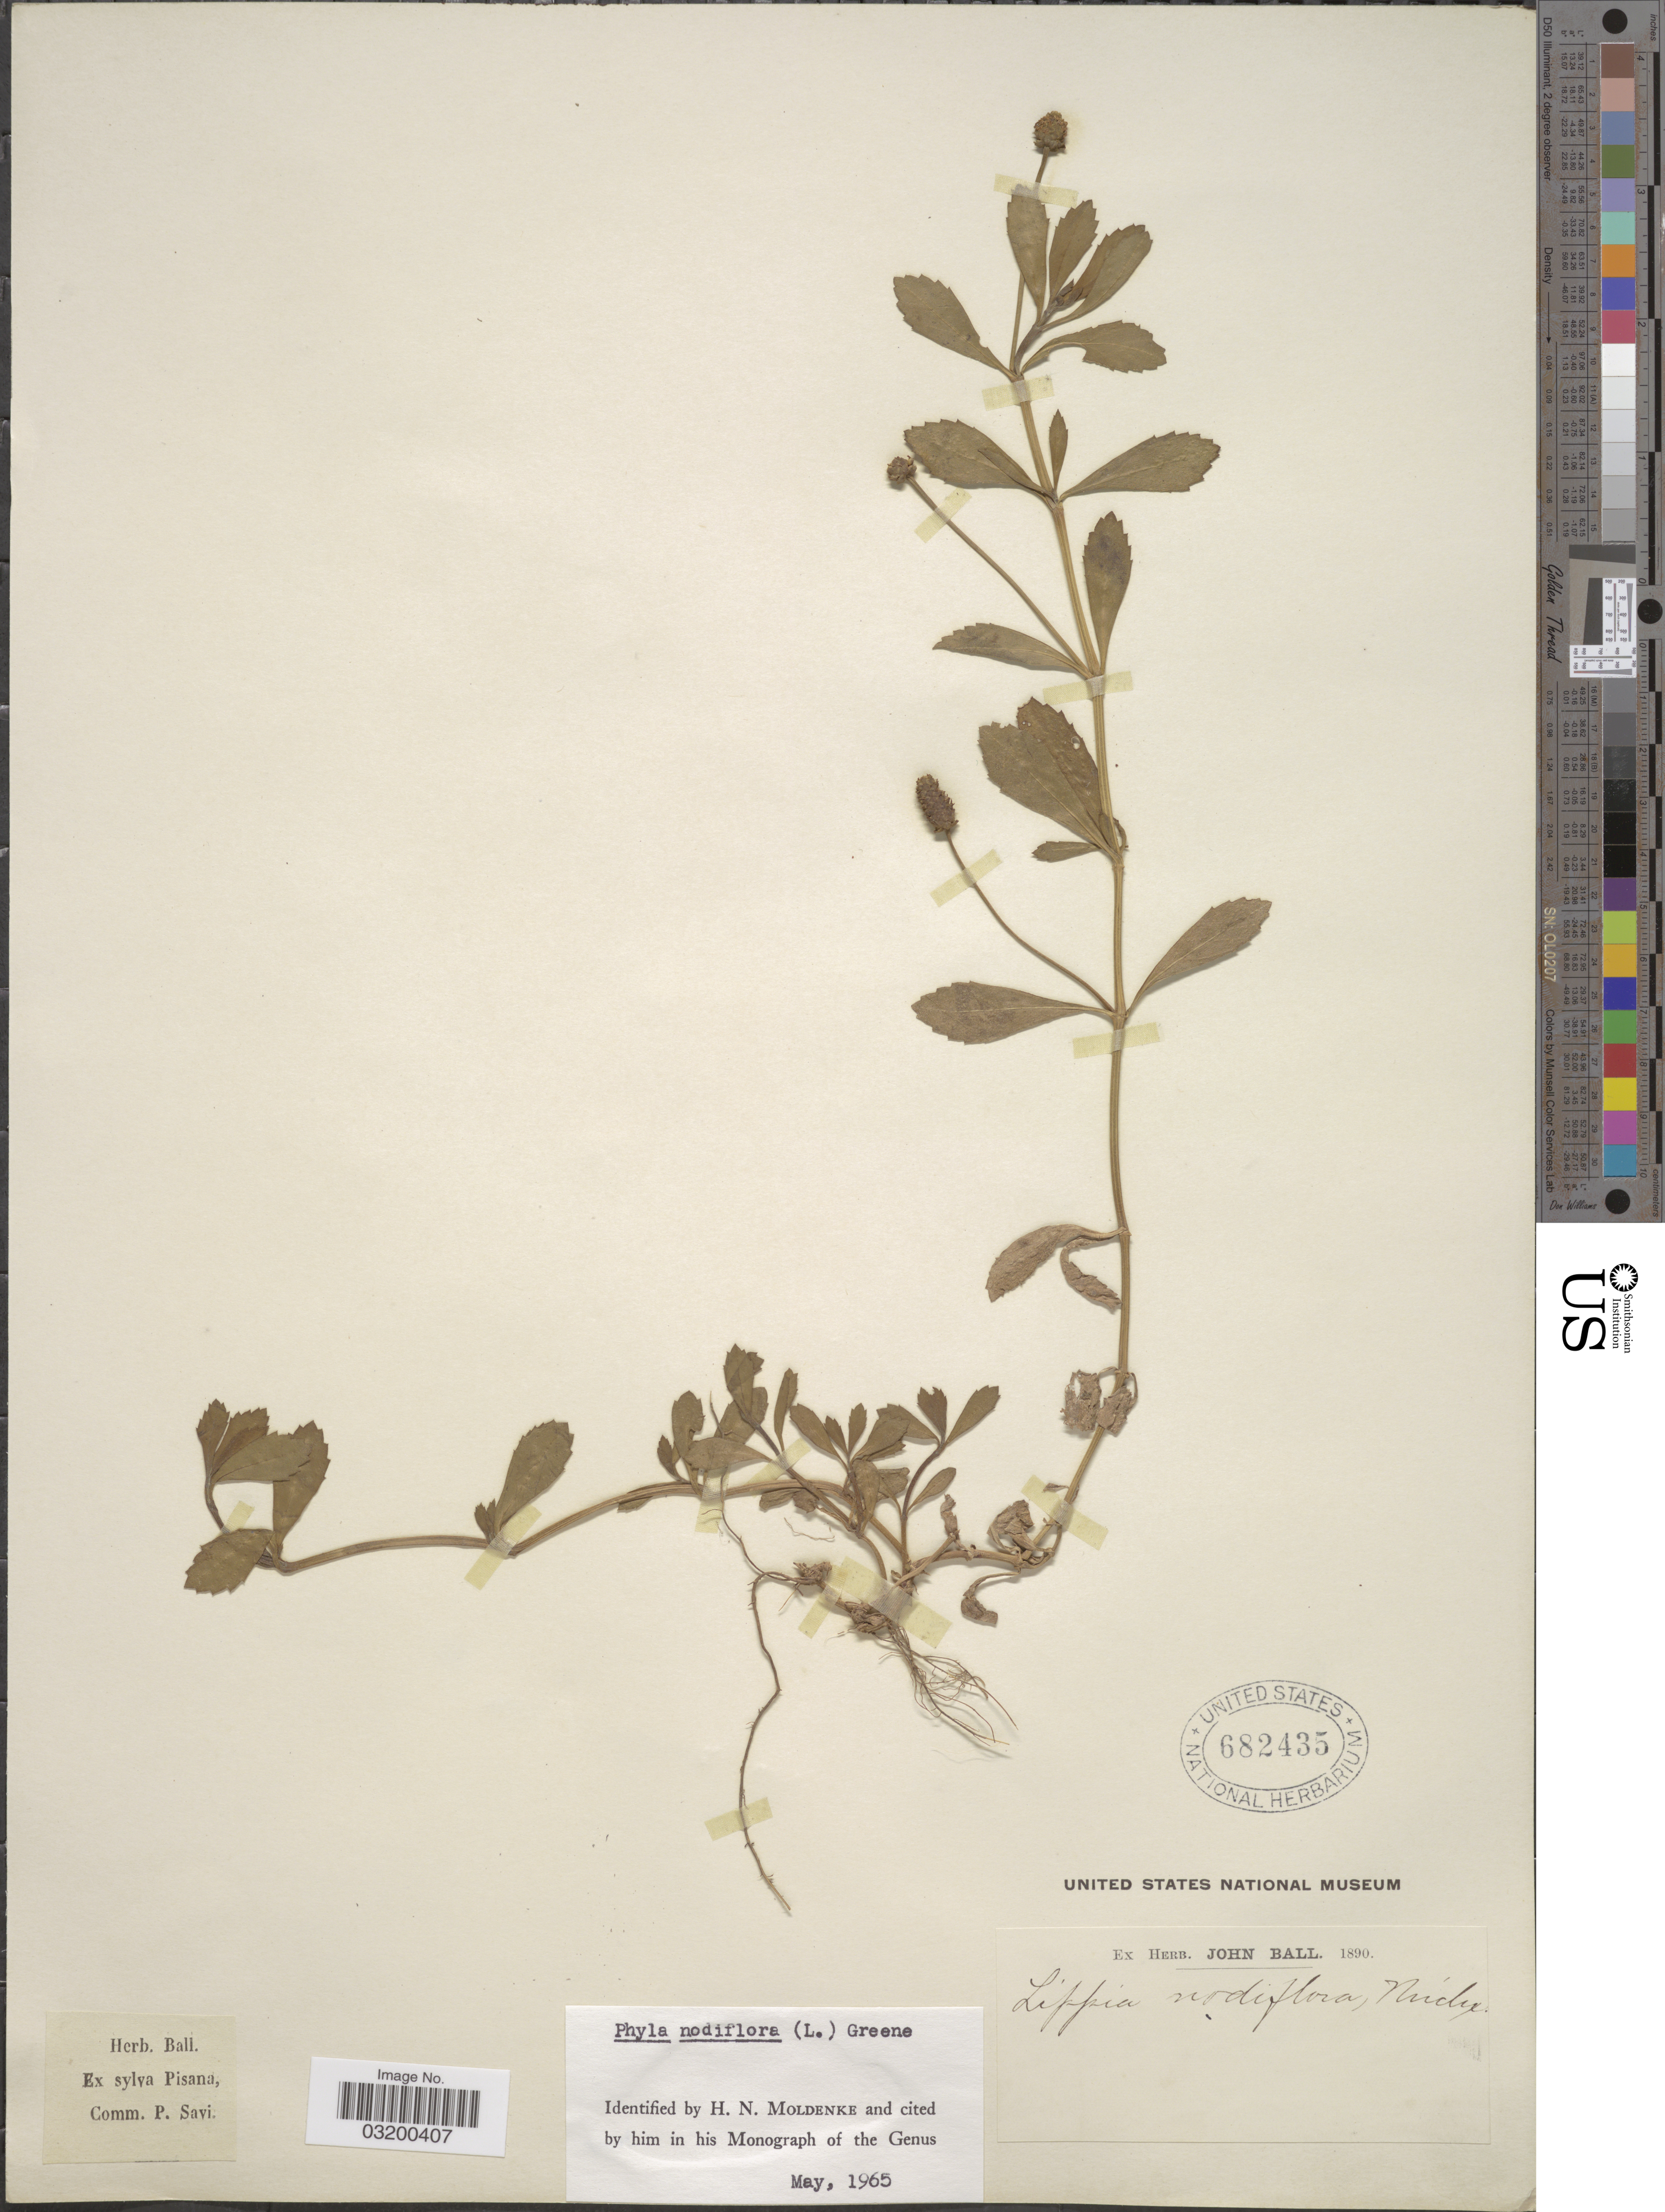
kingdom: Plantae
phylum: Tracheophyta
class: Magnoliopsida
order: Lamiales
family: Verbenaceae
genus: Phyla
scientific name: Phyla nodiflora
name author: (L.) Greene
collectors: ex herb. John Ball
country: Italy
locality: Ex sylva Pisana.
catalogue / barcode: US 682435